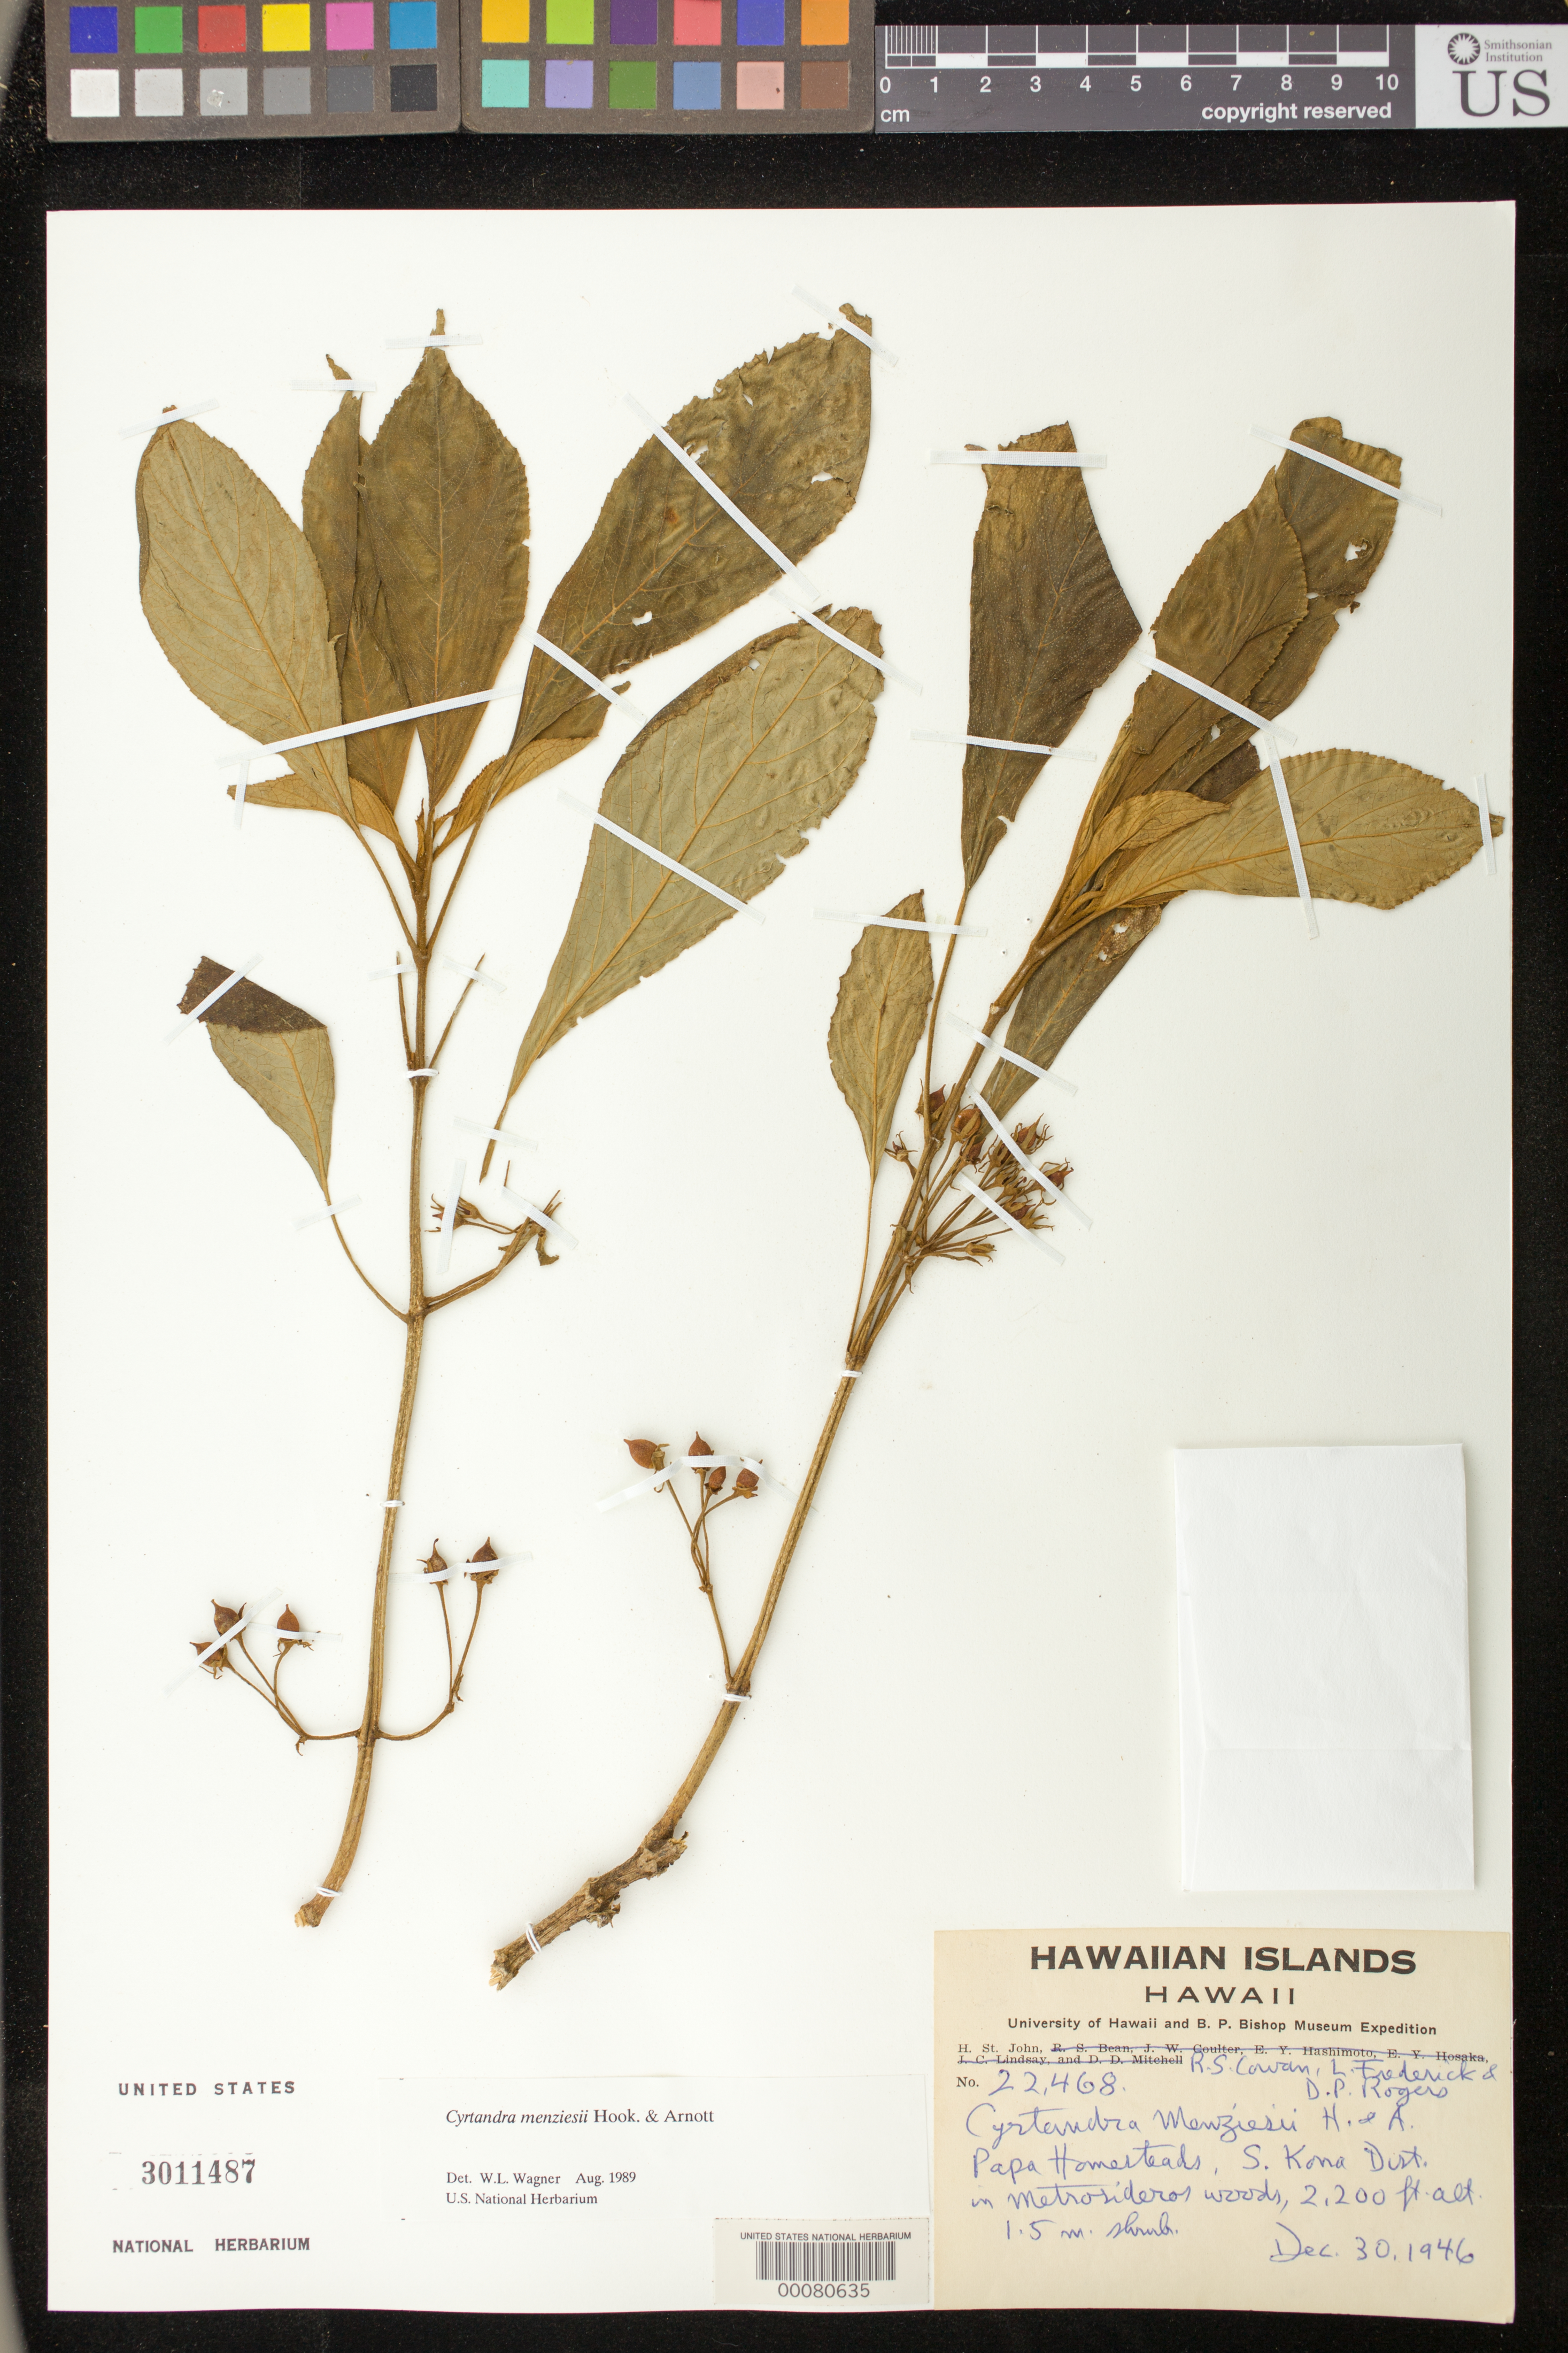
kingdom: Plantae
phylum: Tracheophyta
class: Magnoliopsida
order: Lamiales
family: Gesneriaceae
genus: Cyrtandra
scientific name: Cyrtandra menziesii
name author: Hook. & Arn.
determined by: Wagner, W. L., (BOT), Smithsonian Institution - National Museum of Natural History (UNITED STATES)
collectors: H. St. John & et al.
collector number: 22468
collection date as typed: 30 Dec 1946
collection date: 1946-12-30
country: United States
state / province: Hawaii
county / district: Hawaii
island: Hawaii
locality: Papa homesteads, S Kona district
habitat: In metrosideros woods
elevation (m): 671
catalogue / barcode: US 3011487